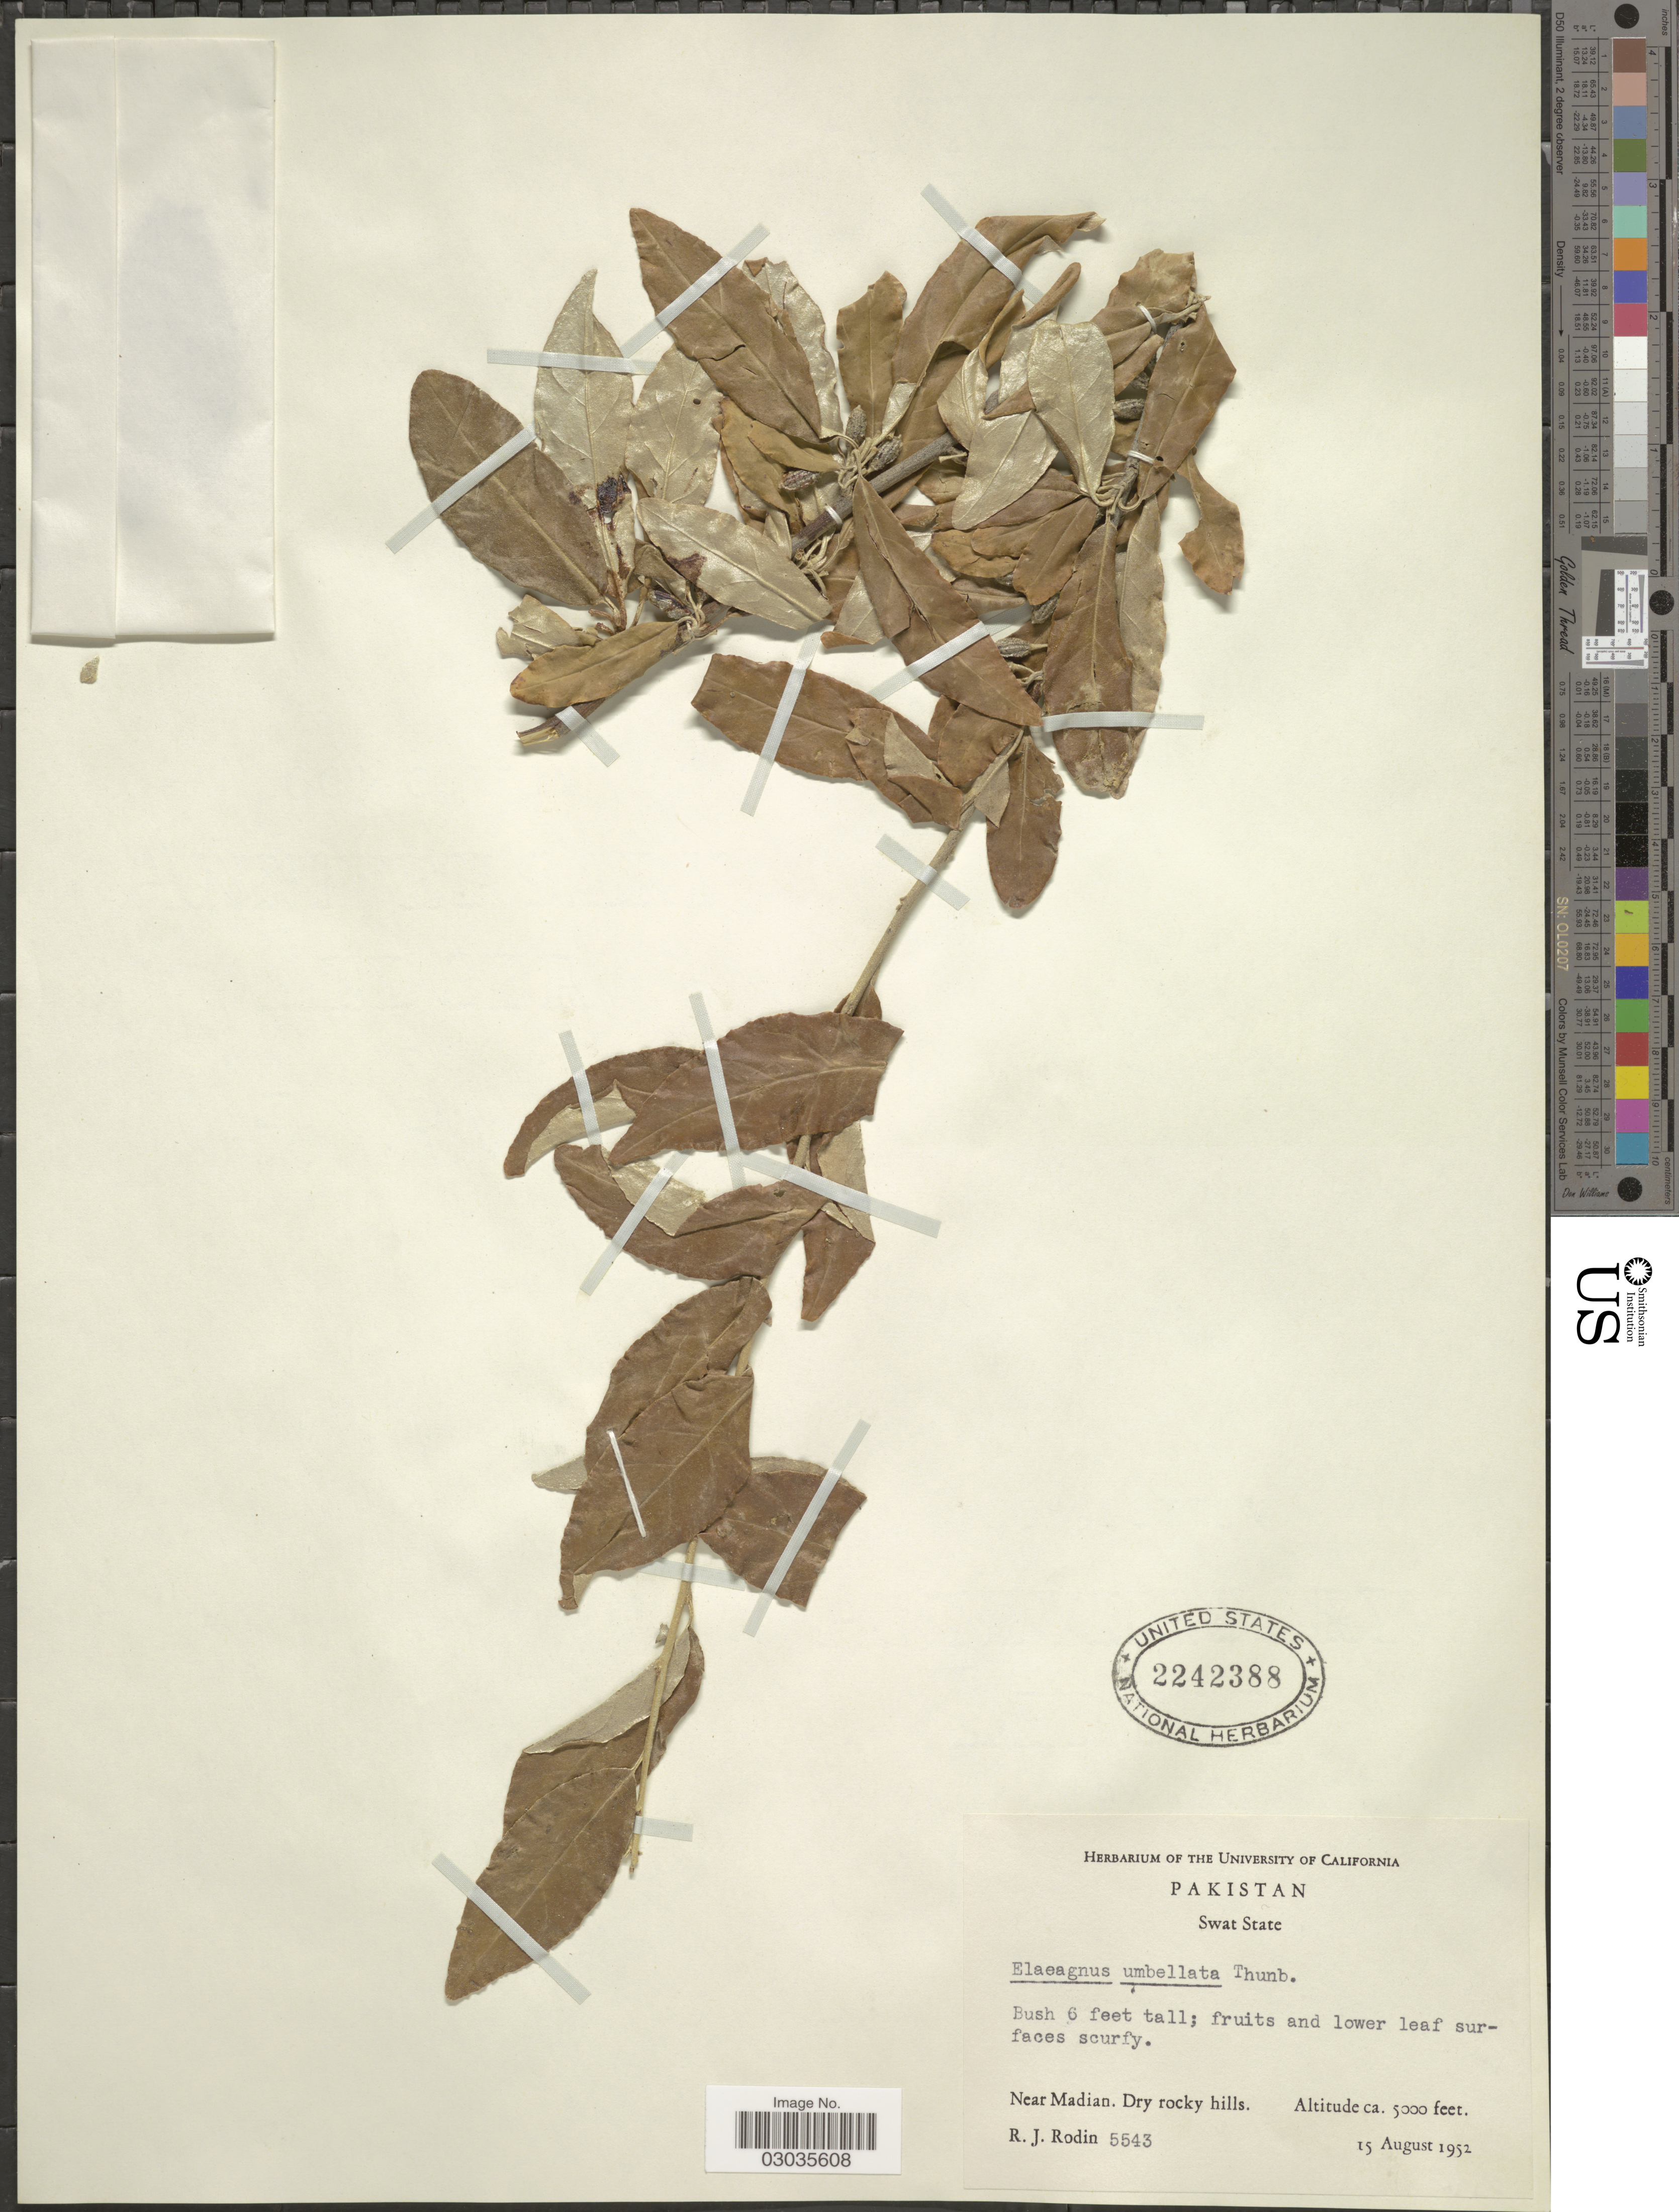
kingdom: Plantae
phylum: Tracheophyta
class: Magnoliopsida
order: Rosales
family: Elaeagnaceae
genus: Elaeagnus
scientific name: Elaeagnus umbellata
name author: Thunb.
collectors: R. J. Rodin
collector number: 5543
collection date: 1952-08-15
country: Pakistan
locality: Swat State. Near Madian.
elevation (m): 1524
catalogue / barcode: US 2242388